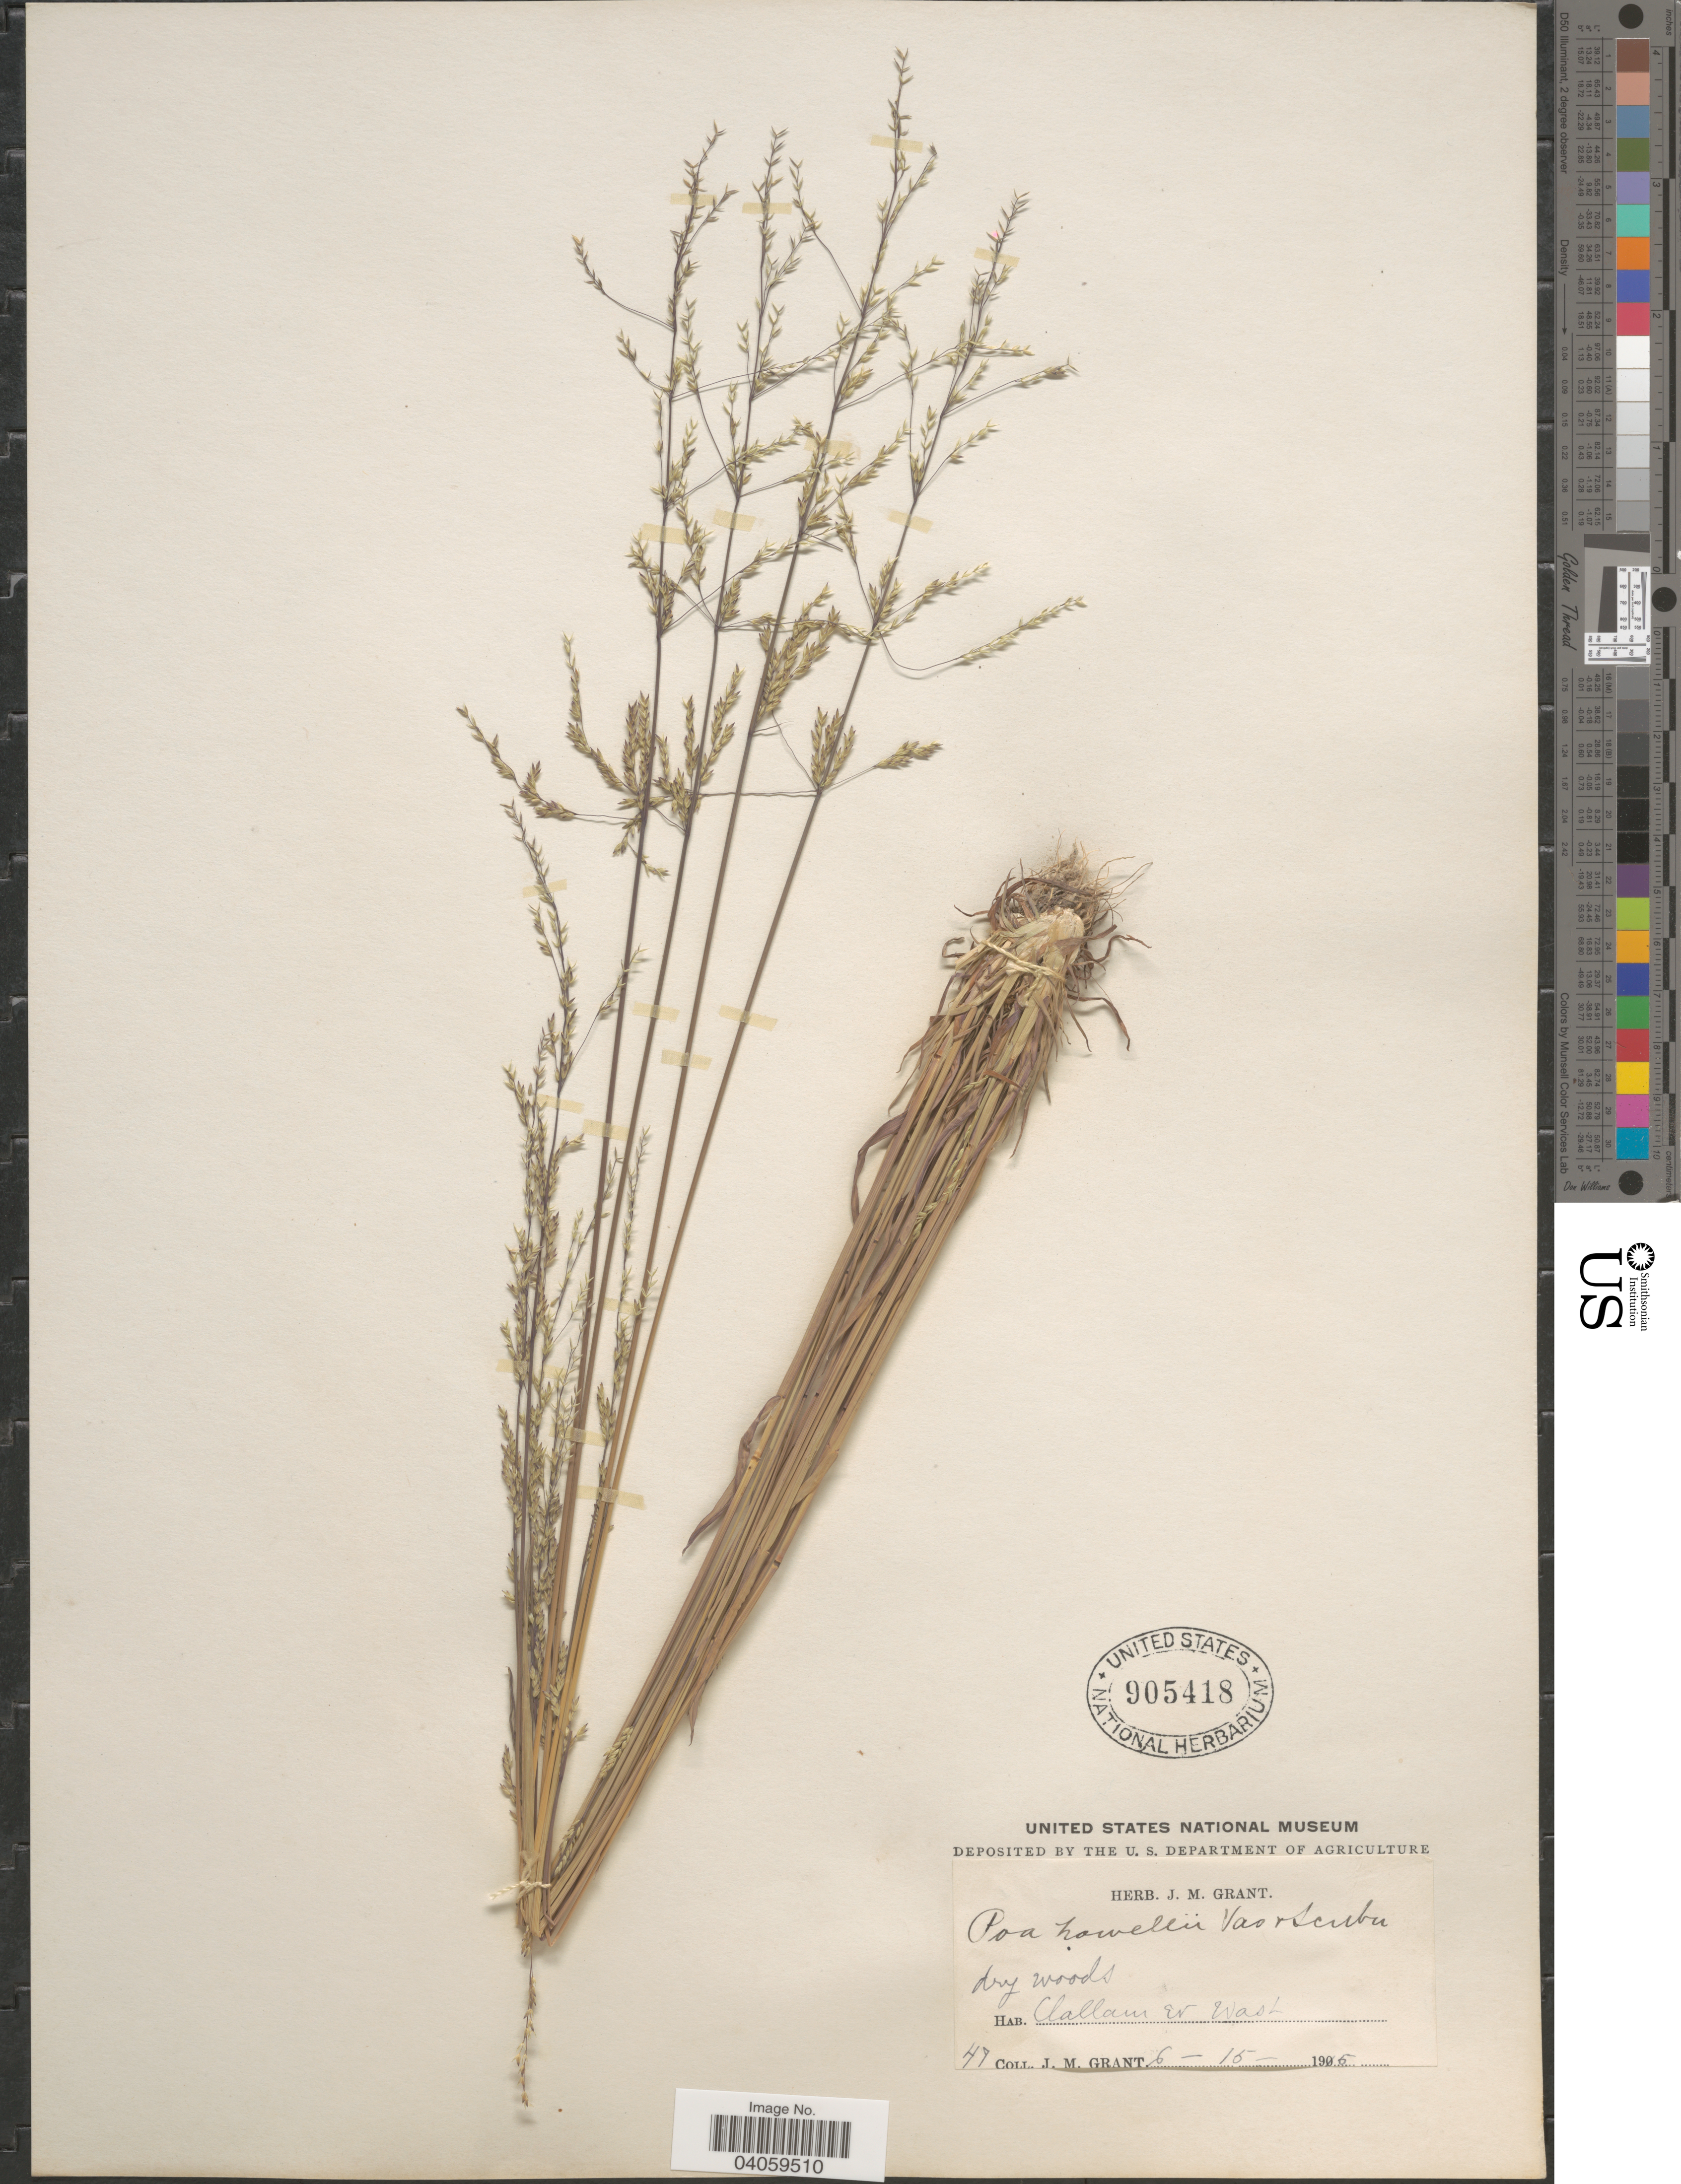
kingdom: Plantae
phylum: Tracheophyta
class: Liliopsida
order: Poales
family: Poaceae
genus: Poa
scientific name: Poa howellii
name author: Vasey & Scribn.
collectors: J. M. Grant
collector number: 47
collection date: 1915-06-15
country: United States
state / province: Washington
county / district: Clallam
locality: Clallam Er.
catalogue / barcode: US 905418